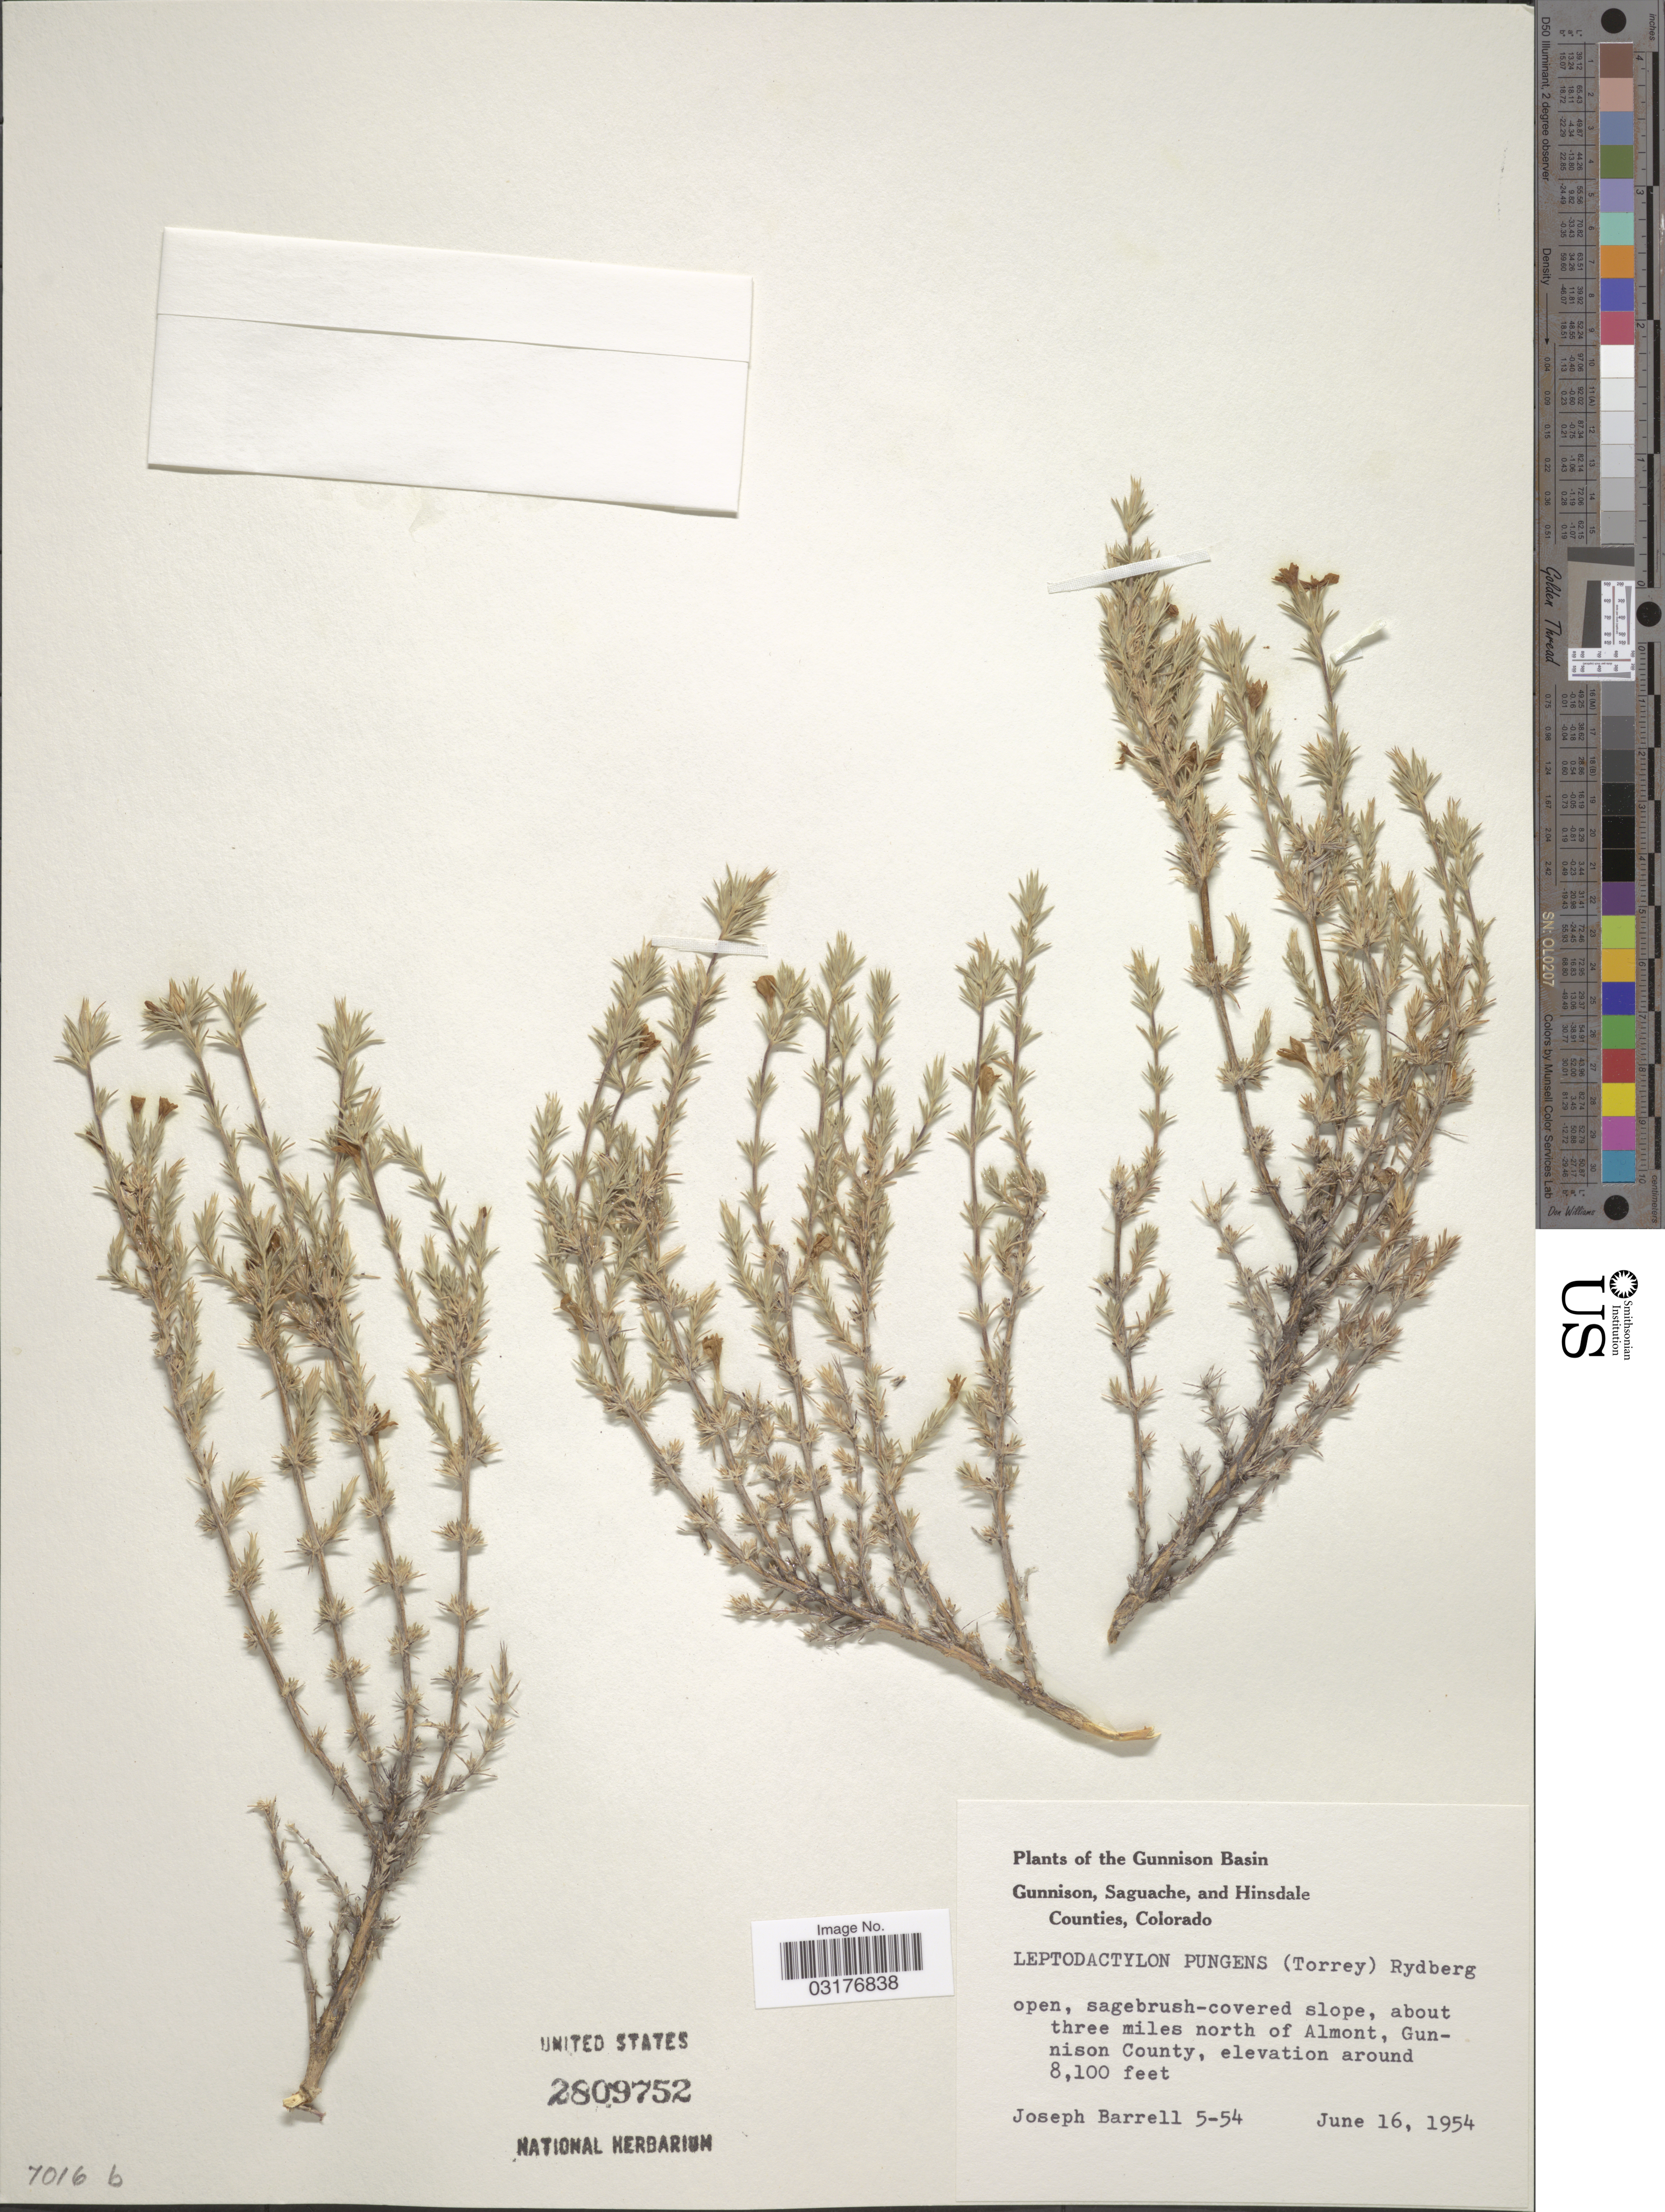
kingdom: Plantae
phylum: Tracheophyta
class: Magnoliopsida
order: Ericales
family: Polemoniaceae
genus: Linanthus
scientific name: Linanthus pungens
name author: (Torr.) J.M. Porter & L.A. Johnson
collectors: J. Barrell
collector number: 5-54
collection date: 1954-06-16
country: United States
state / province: Colorado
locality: The Gunnison Basin. About three miles north of Almont, Gunnison County.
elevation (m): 2469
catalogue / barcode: US 2809752